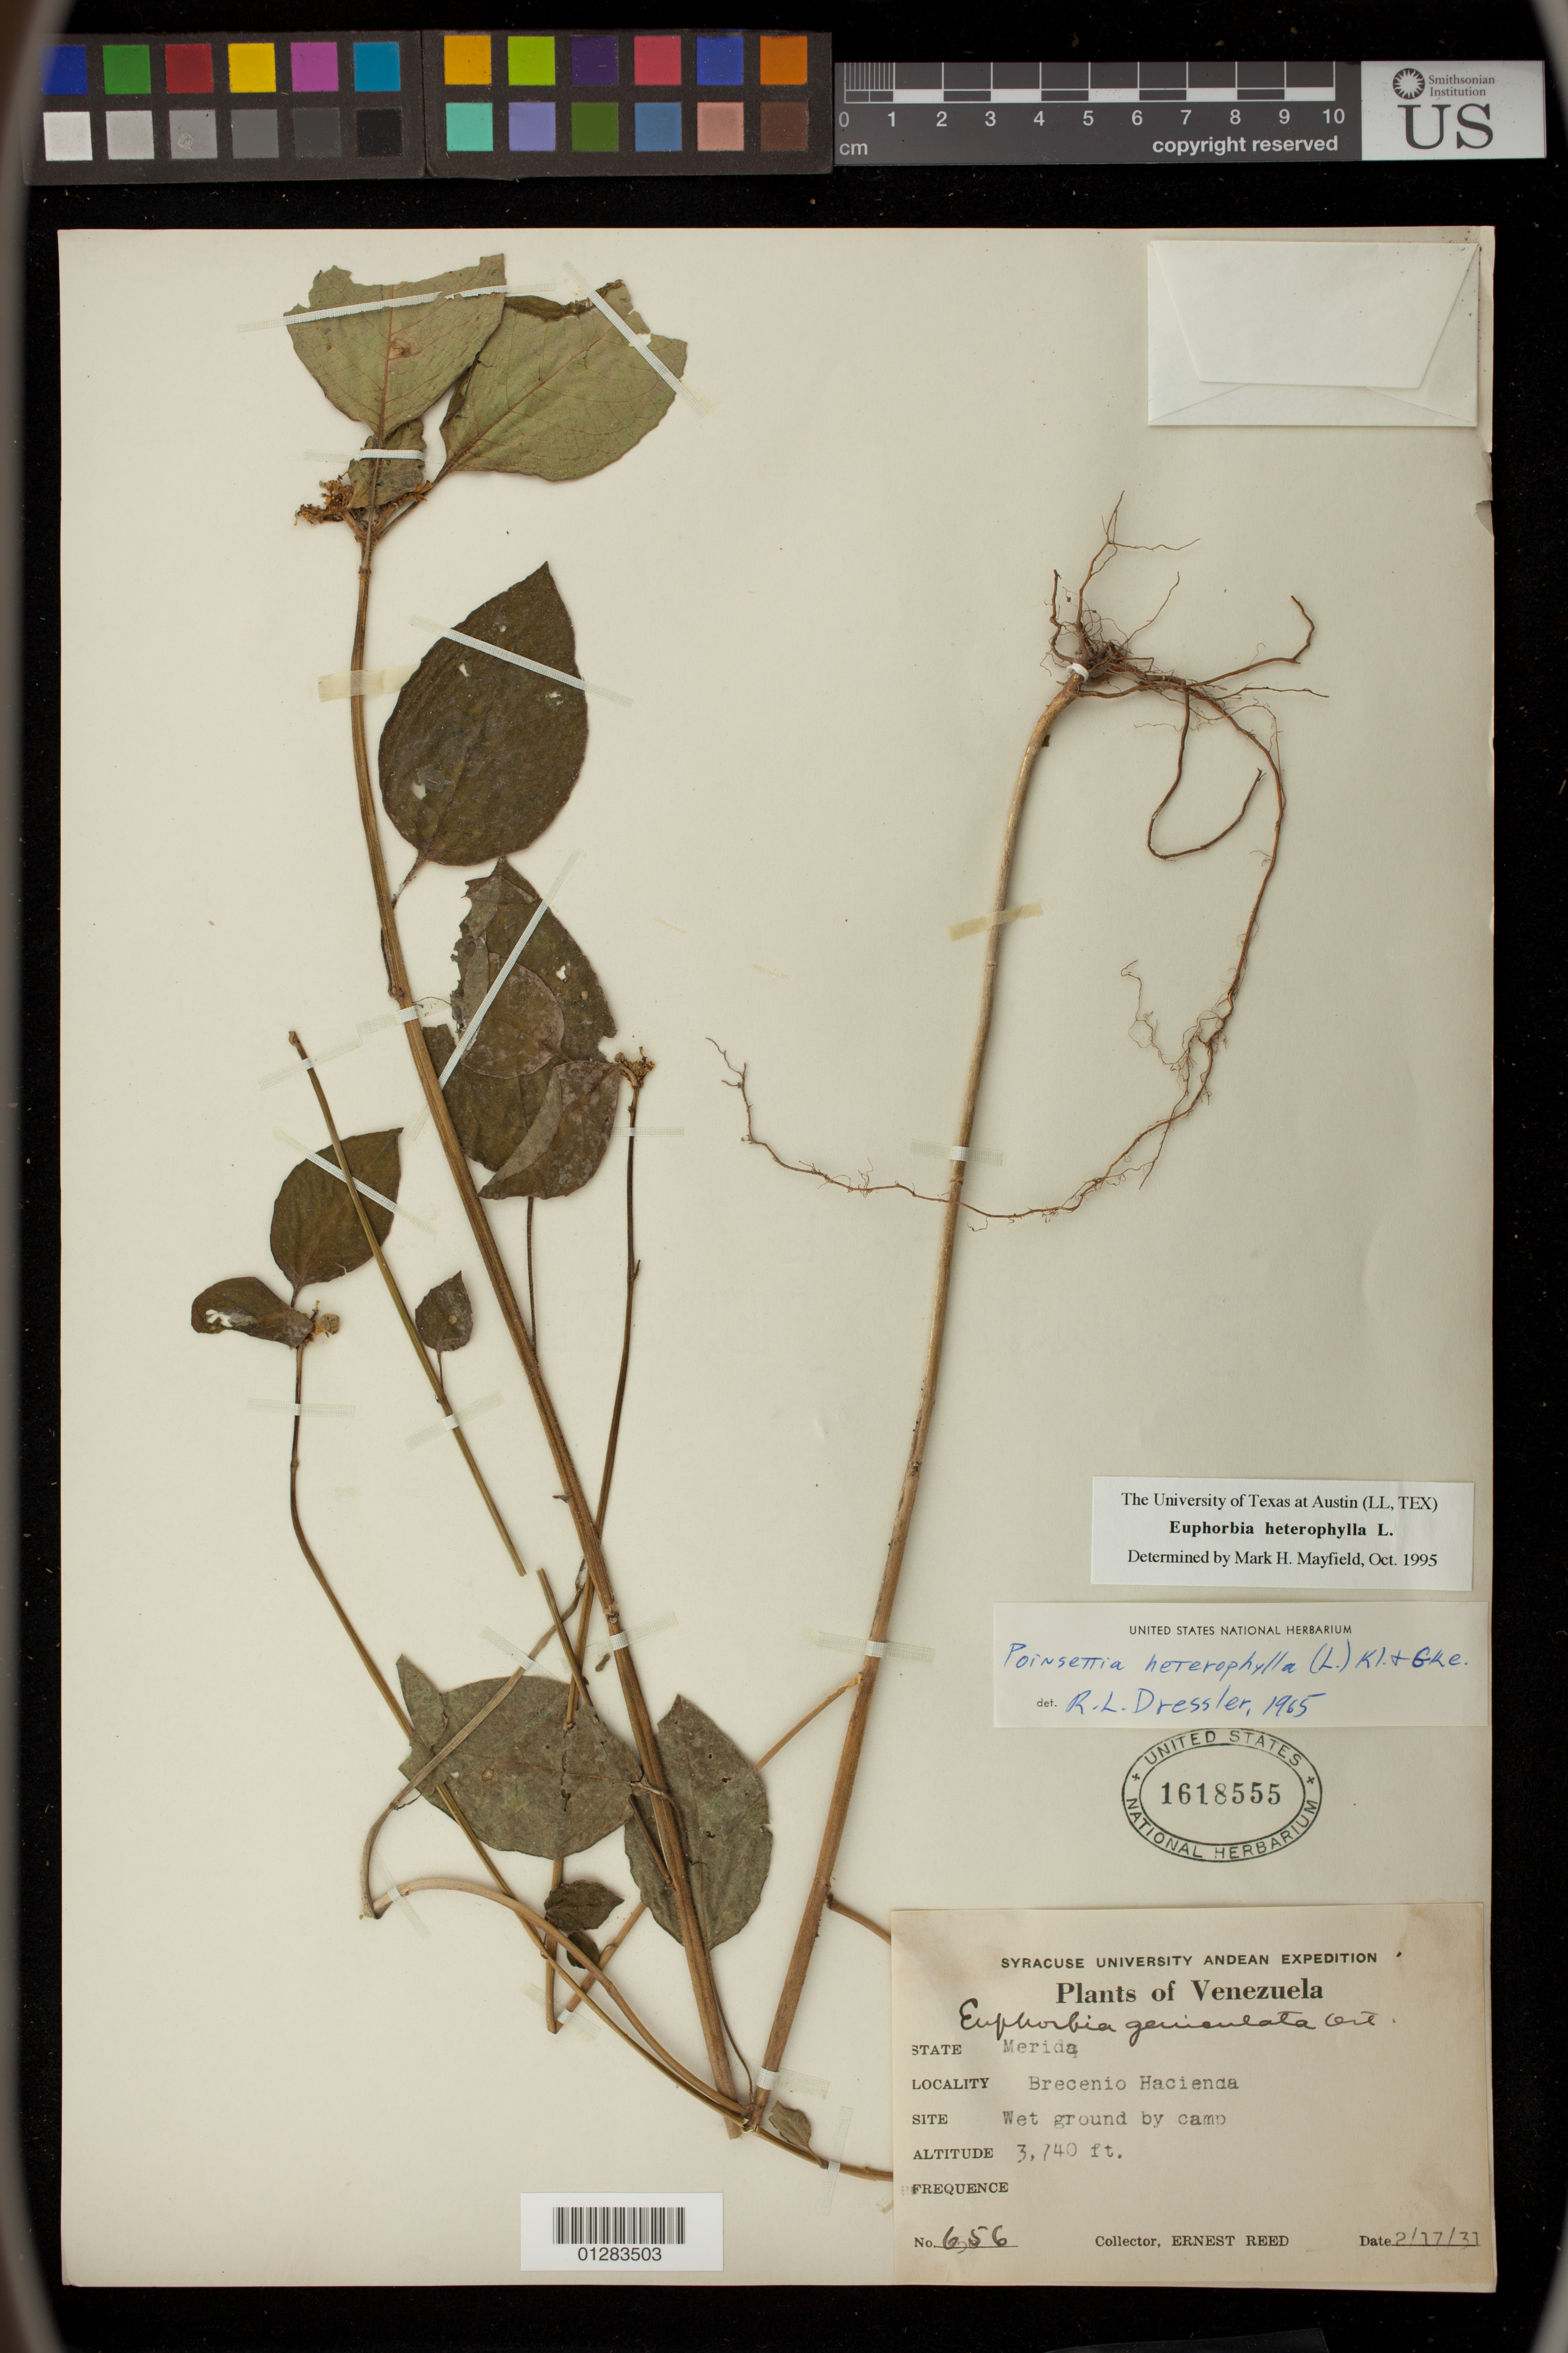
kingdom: Plantae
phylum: Tracheophyta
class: Magnoliopsida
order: Malpighiales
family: Euphorbiaceae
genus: Euphorbia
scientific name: Euphorbia heterophylla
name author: L.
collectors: E. Reed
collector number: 656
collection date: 1931-02-17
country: Venezuela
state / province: Mérida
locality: Brecenio Hacienda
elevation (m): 1140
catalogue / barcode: US 1618555